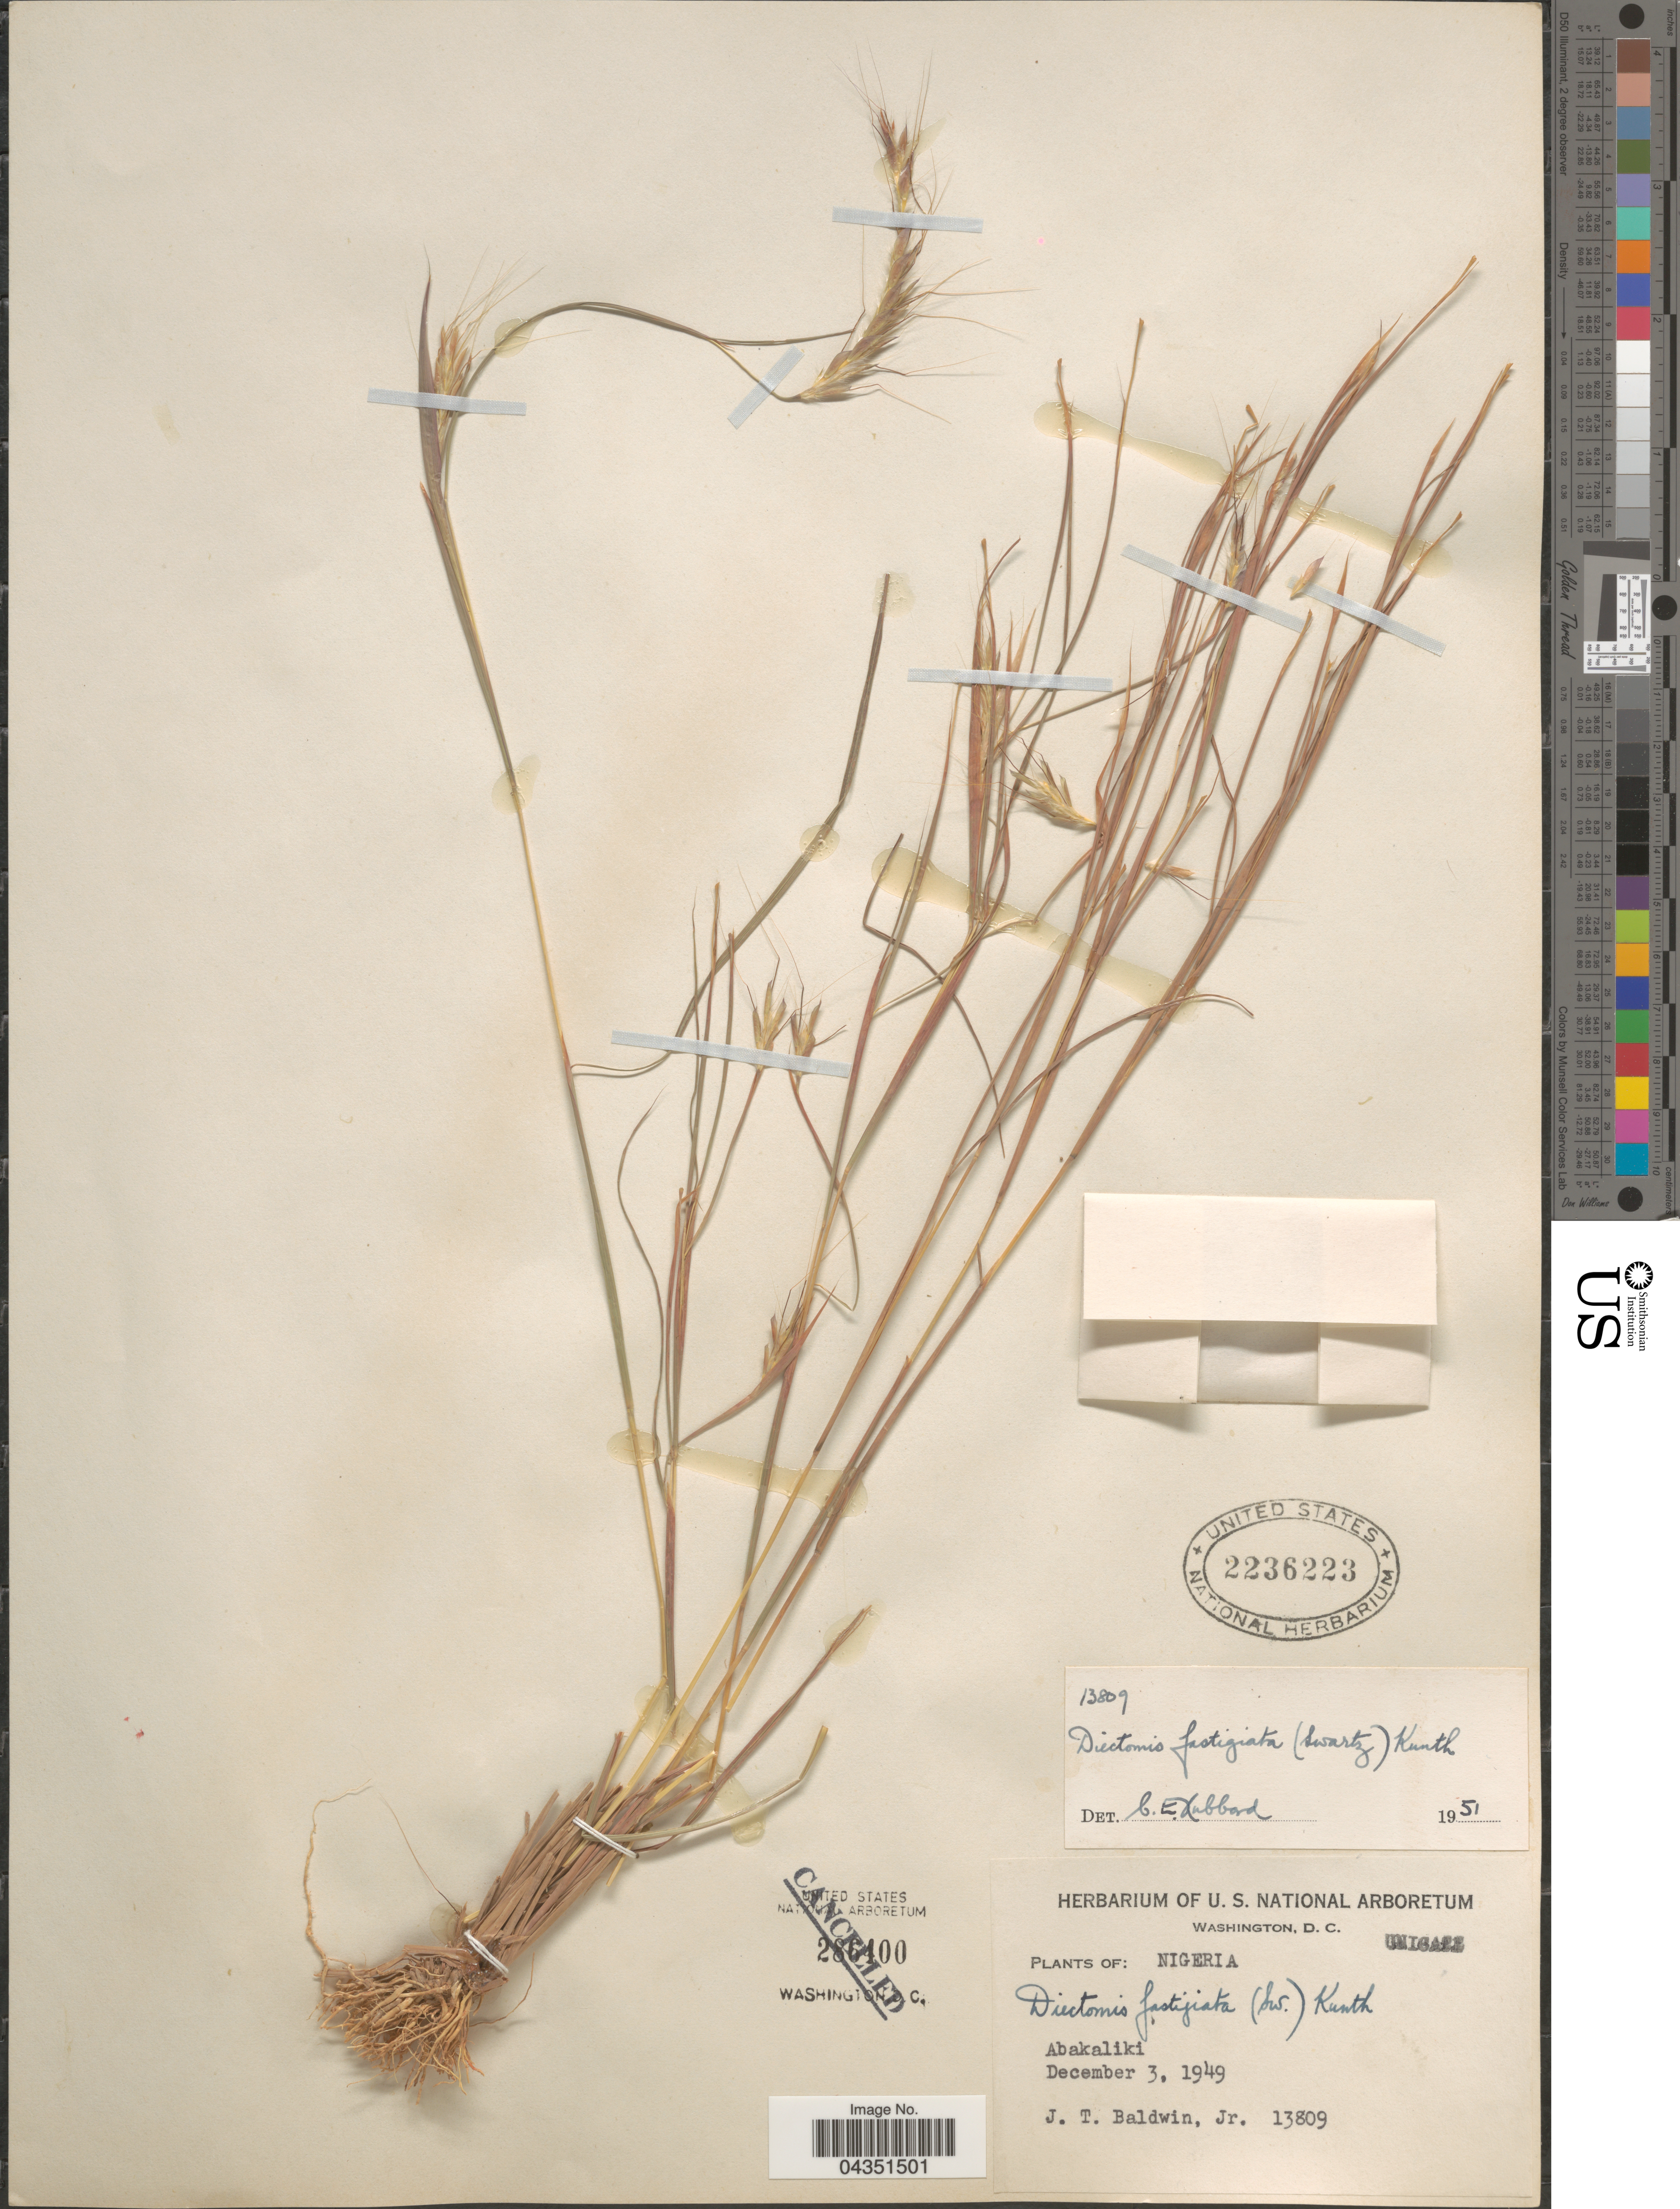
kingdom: Plantae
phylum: Tracheophyta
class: Liliopsida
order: Poales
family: Poaceae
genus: Diectomis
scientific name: Diectomis fastigiata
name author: (Sw.) P. Beauv.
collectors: J. T. Baldwin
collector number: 13809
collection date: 1949-12-03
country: Nigeria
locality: Abakaliki.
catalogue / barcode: US 2236223